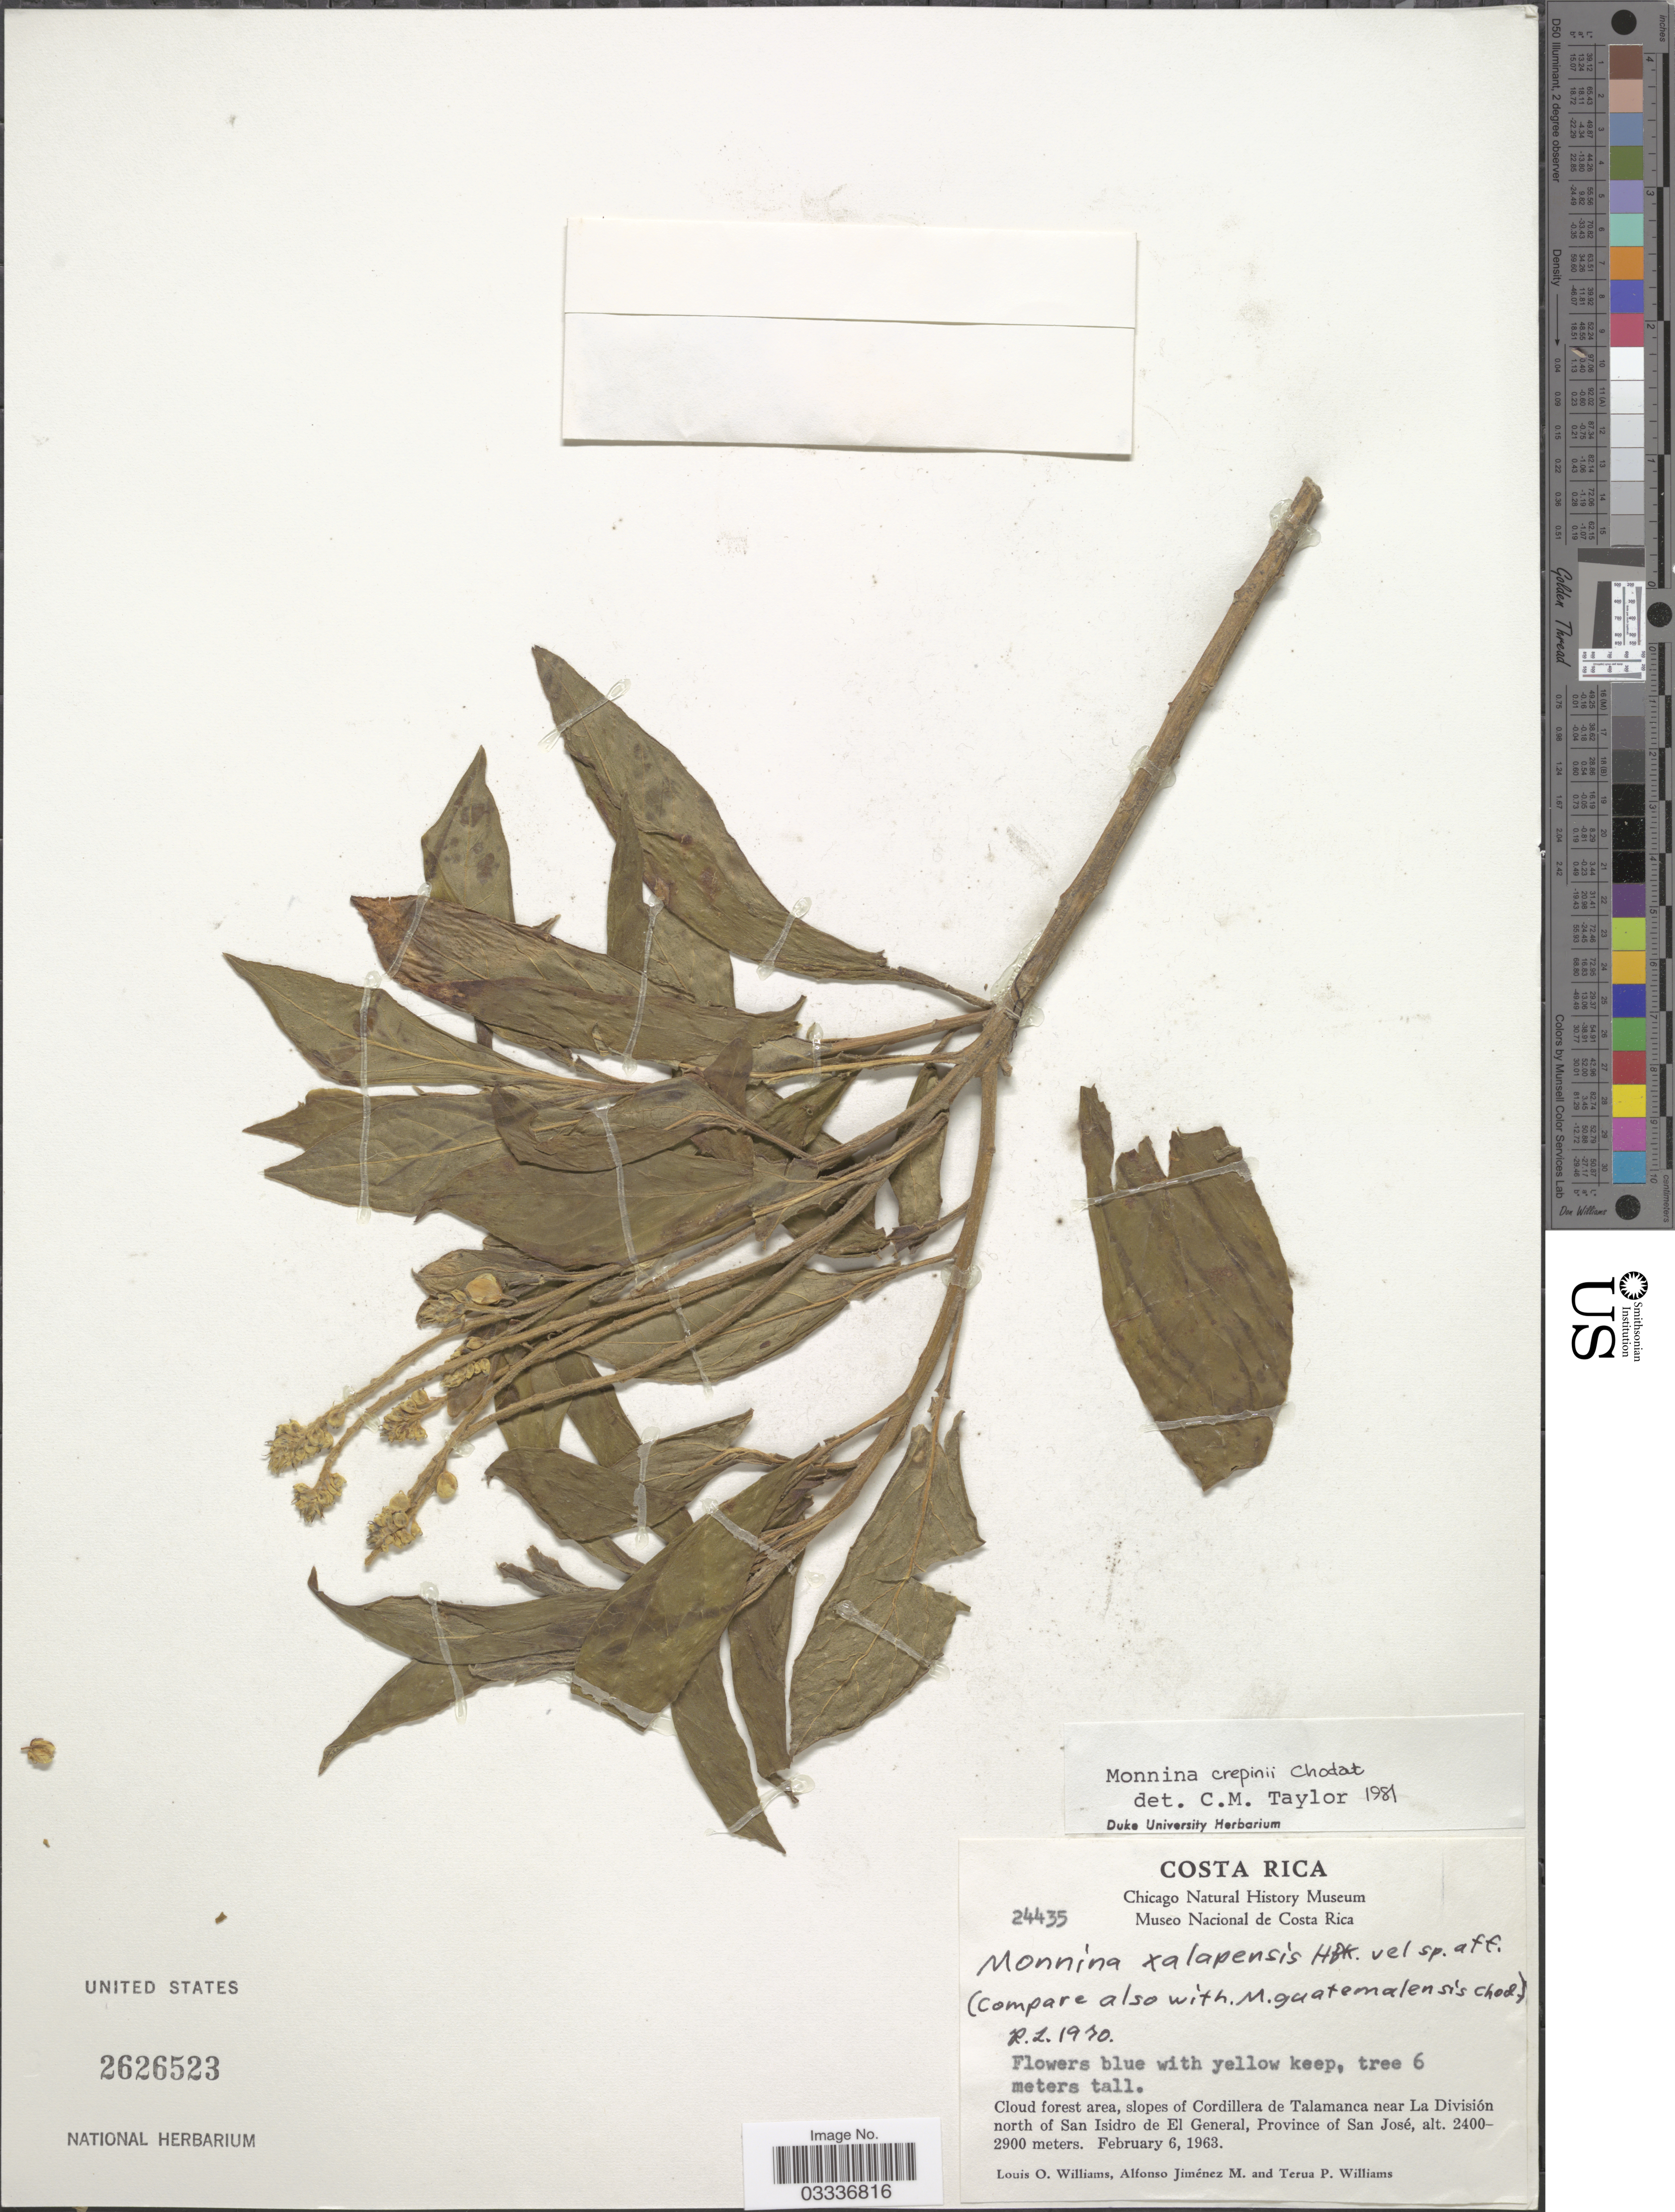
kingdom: Plantae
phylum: Tracheophyta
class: Magnoliopsida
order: Fabales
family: Polygalaceae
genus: Monnina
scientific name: Monnina crepinii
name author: Chodat ex Durand & Pittier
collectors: L. O. Williams, A. Jimenez M. & T. Williams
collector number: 24435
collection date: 1963-02-06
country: Costa Rica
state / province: San José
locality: Slopes of Cordillera de Talamanca near La División north of San Isidro de El General.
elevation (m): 2400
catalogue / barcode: US 2626523